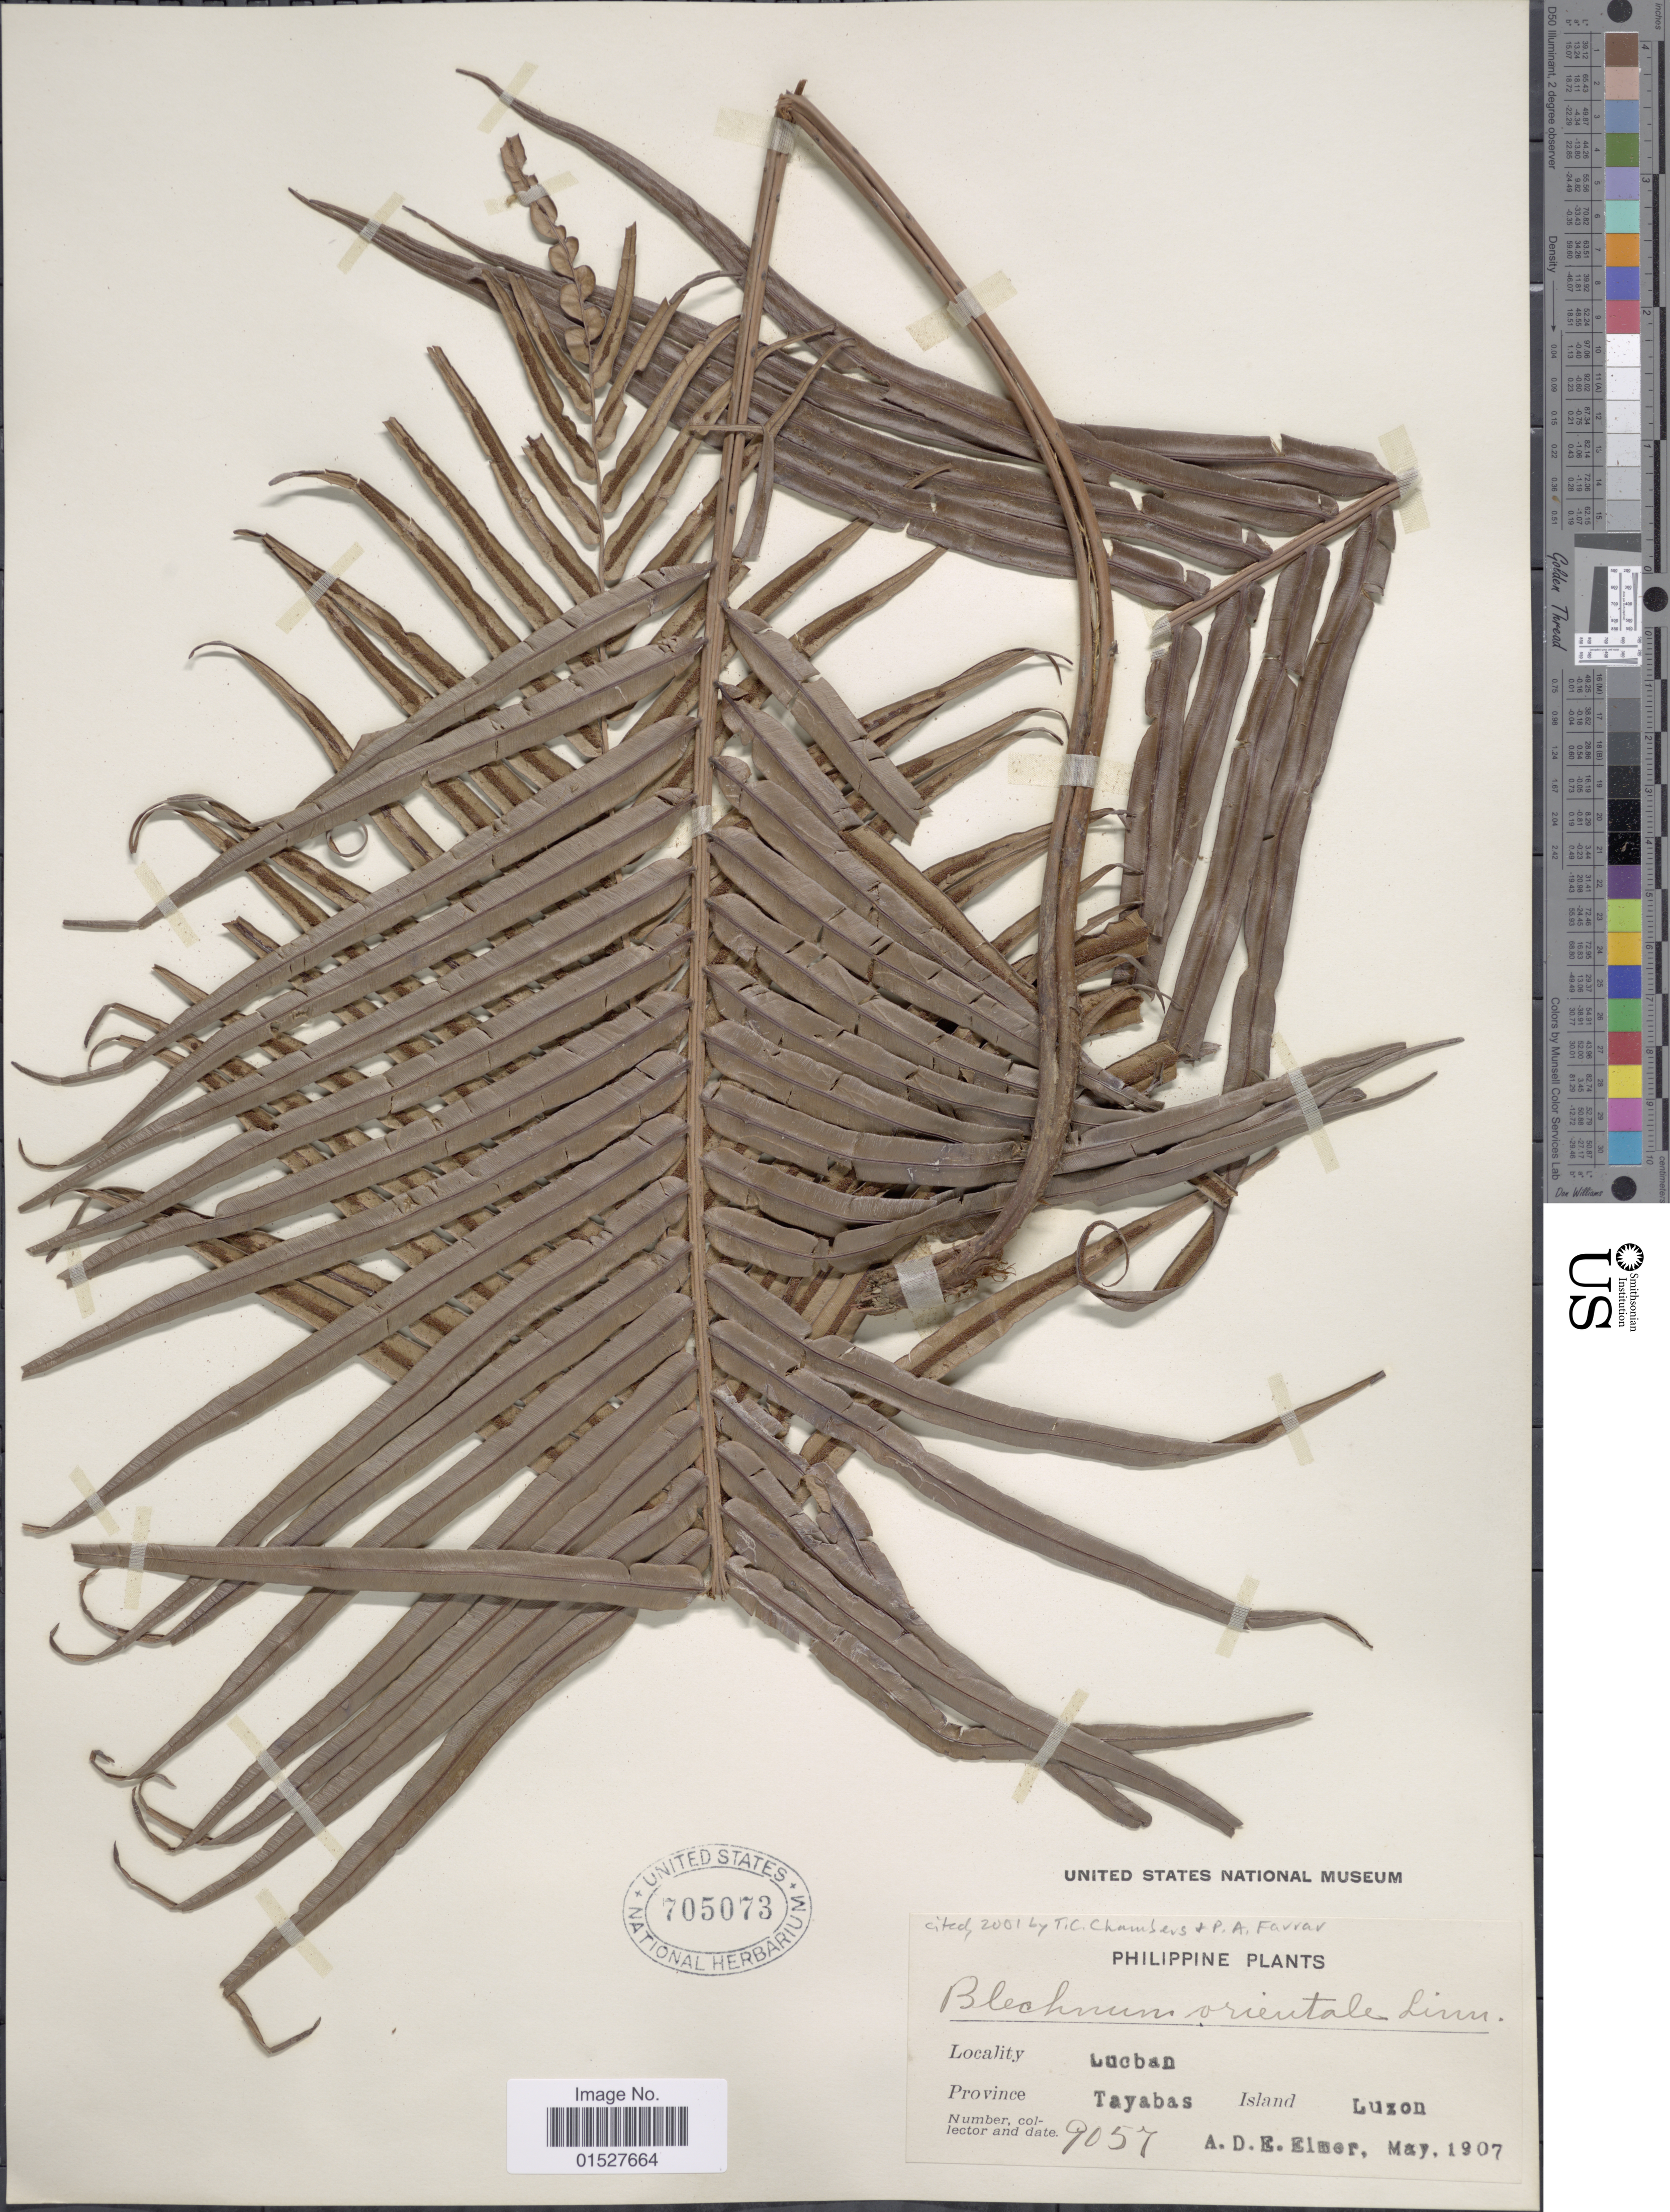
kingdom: Plantae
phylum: Tracheophyta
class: Polypodiopsida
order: Polypodiales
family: Blechnaceae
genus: Blechnum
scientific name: Blechnum orientale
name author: L.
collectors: A. D. E. Elmer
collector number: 9057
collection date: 1907-05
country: Philippines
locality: Lucban. Province Tayabas. Island Luzon.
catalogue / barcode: US 705073